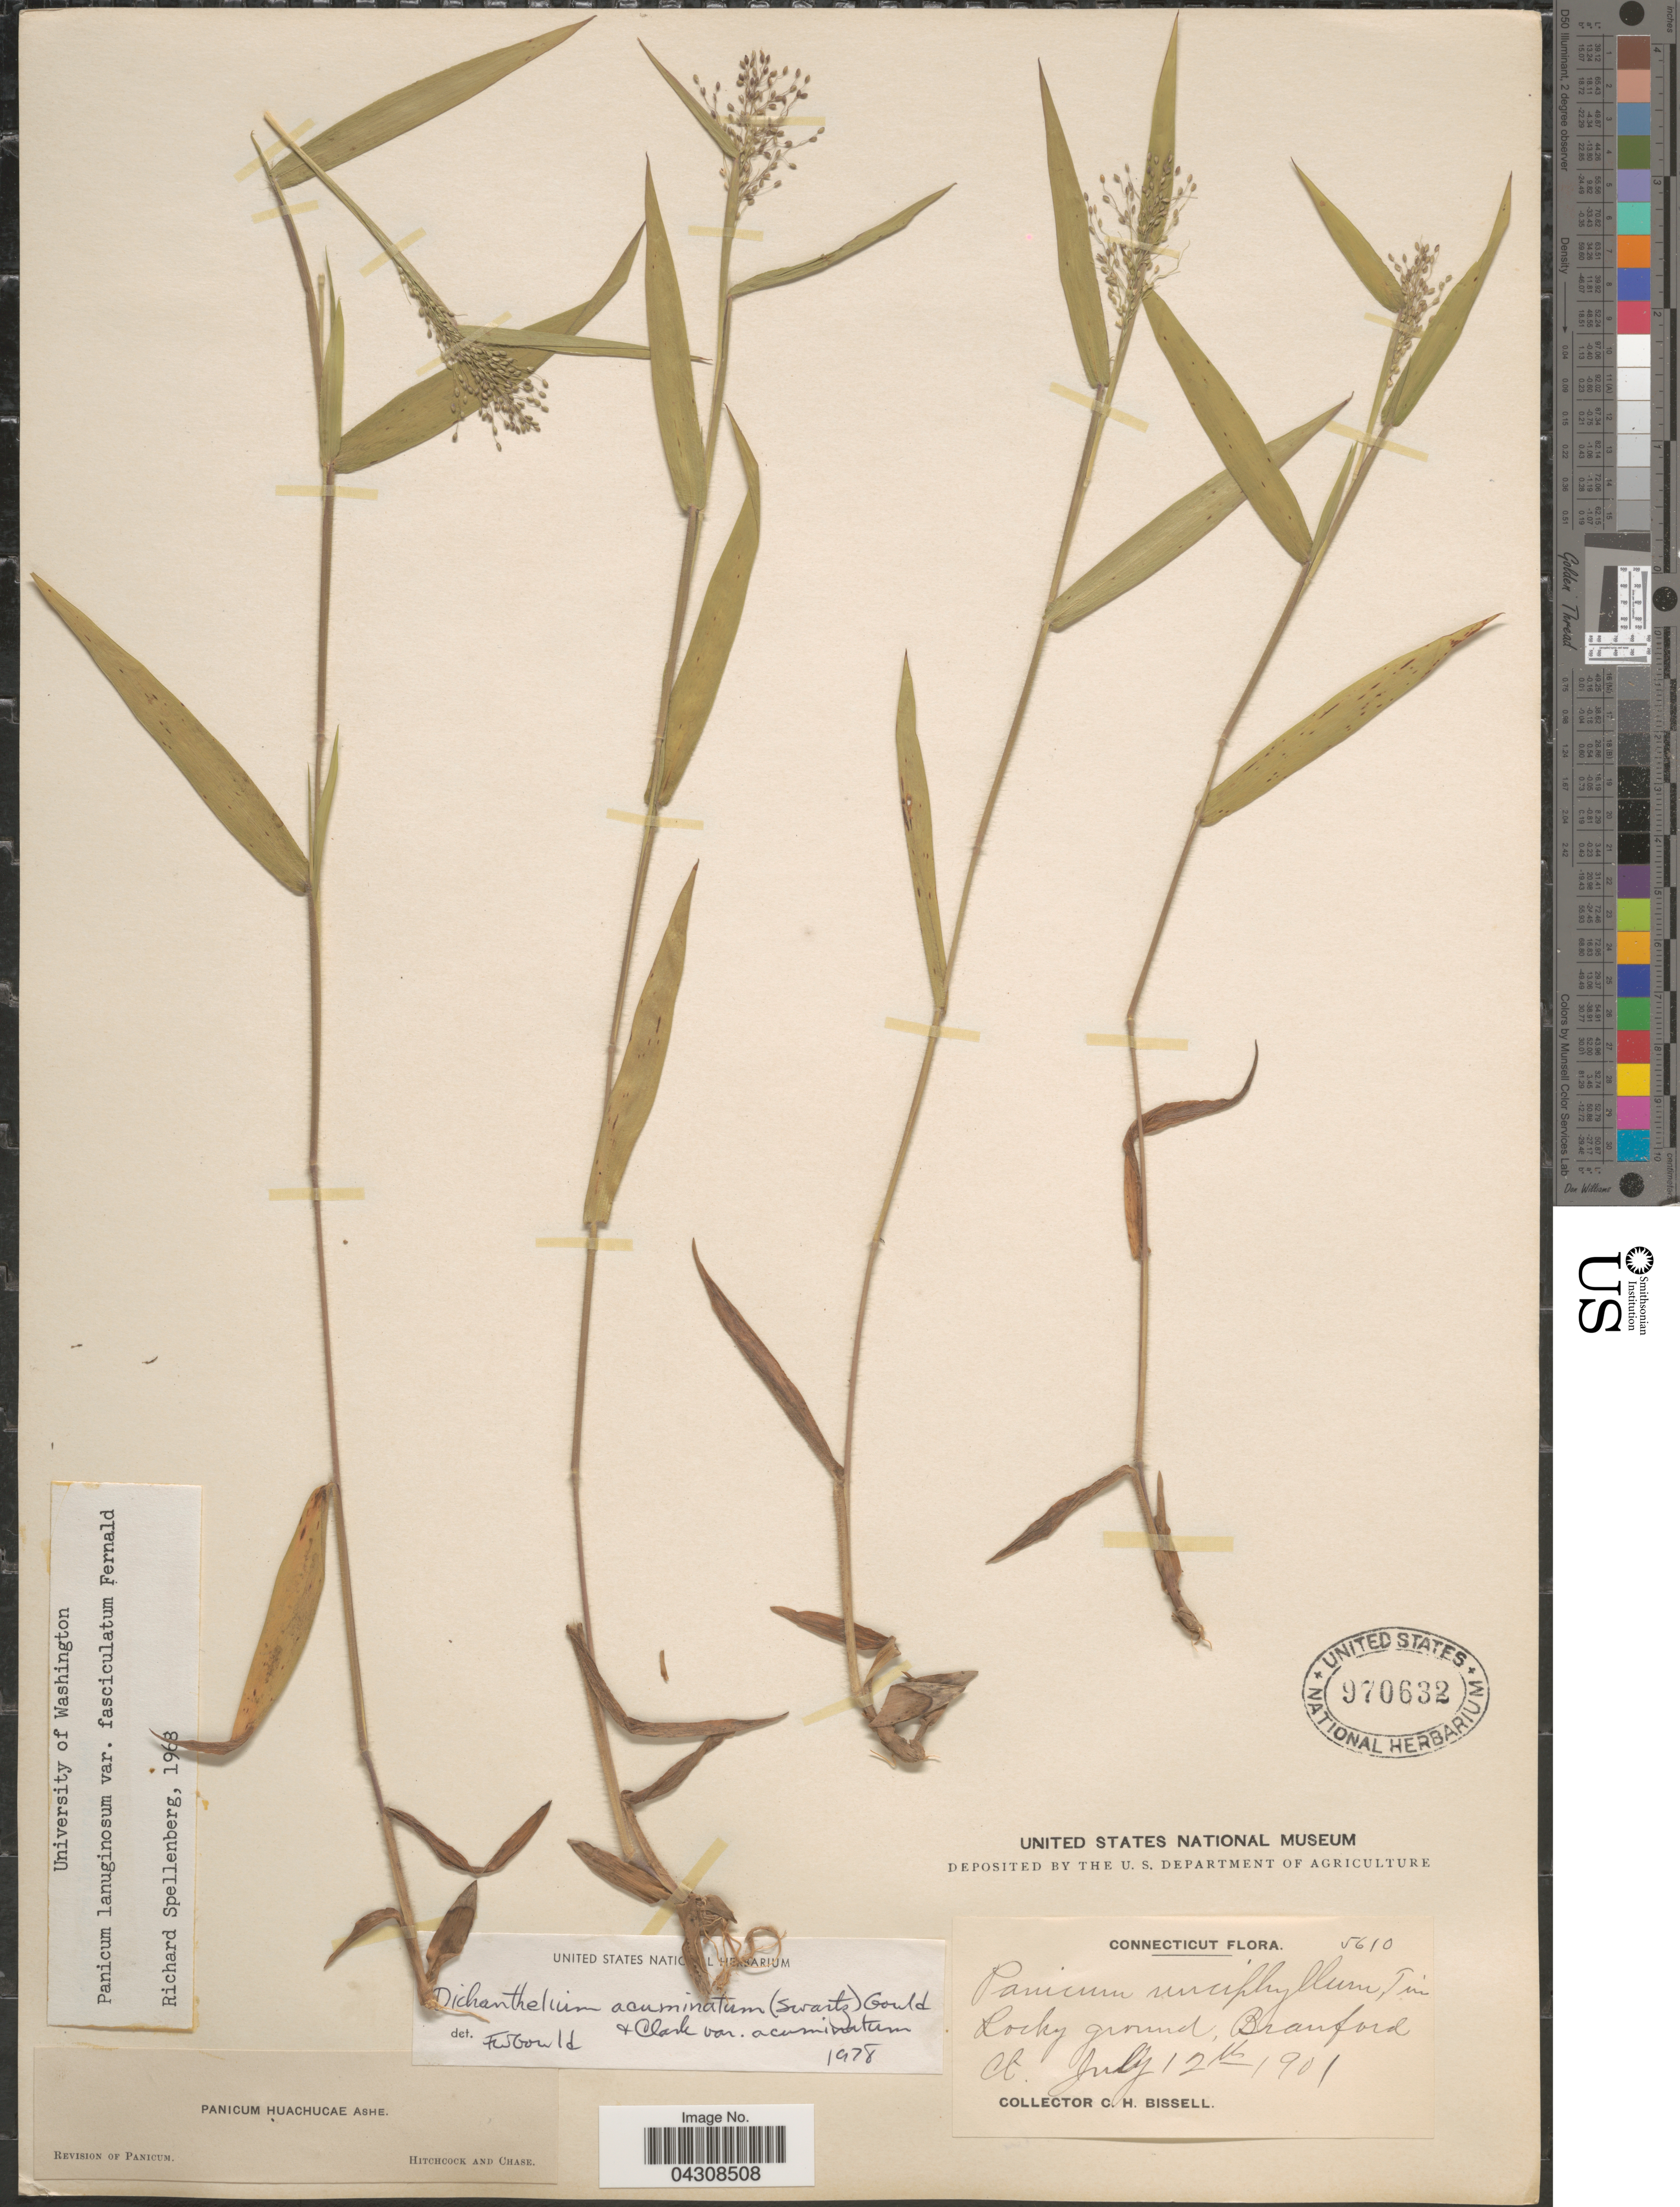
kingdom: Plantae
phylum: Tracheophyta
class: Liliopsida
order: Poales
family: Poaceae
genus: Dichanthelium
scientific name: Dichanthelium acuminatum var. acuminatum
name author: (Sw.) Gould & C.A. Clark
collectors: C. Bissell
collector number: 5610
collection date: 1901-07-12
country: United States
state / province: Connecticut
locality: Rocky ground, Branford.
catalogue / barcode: US 970632